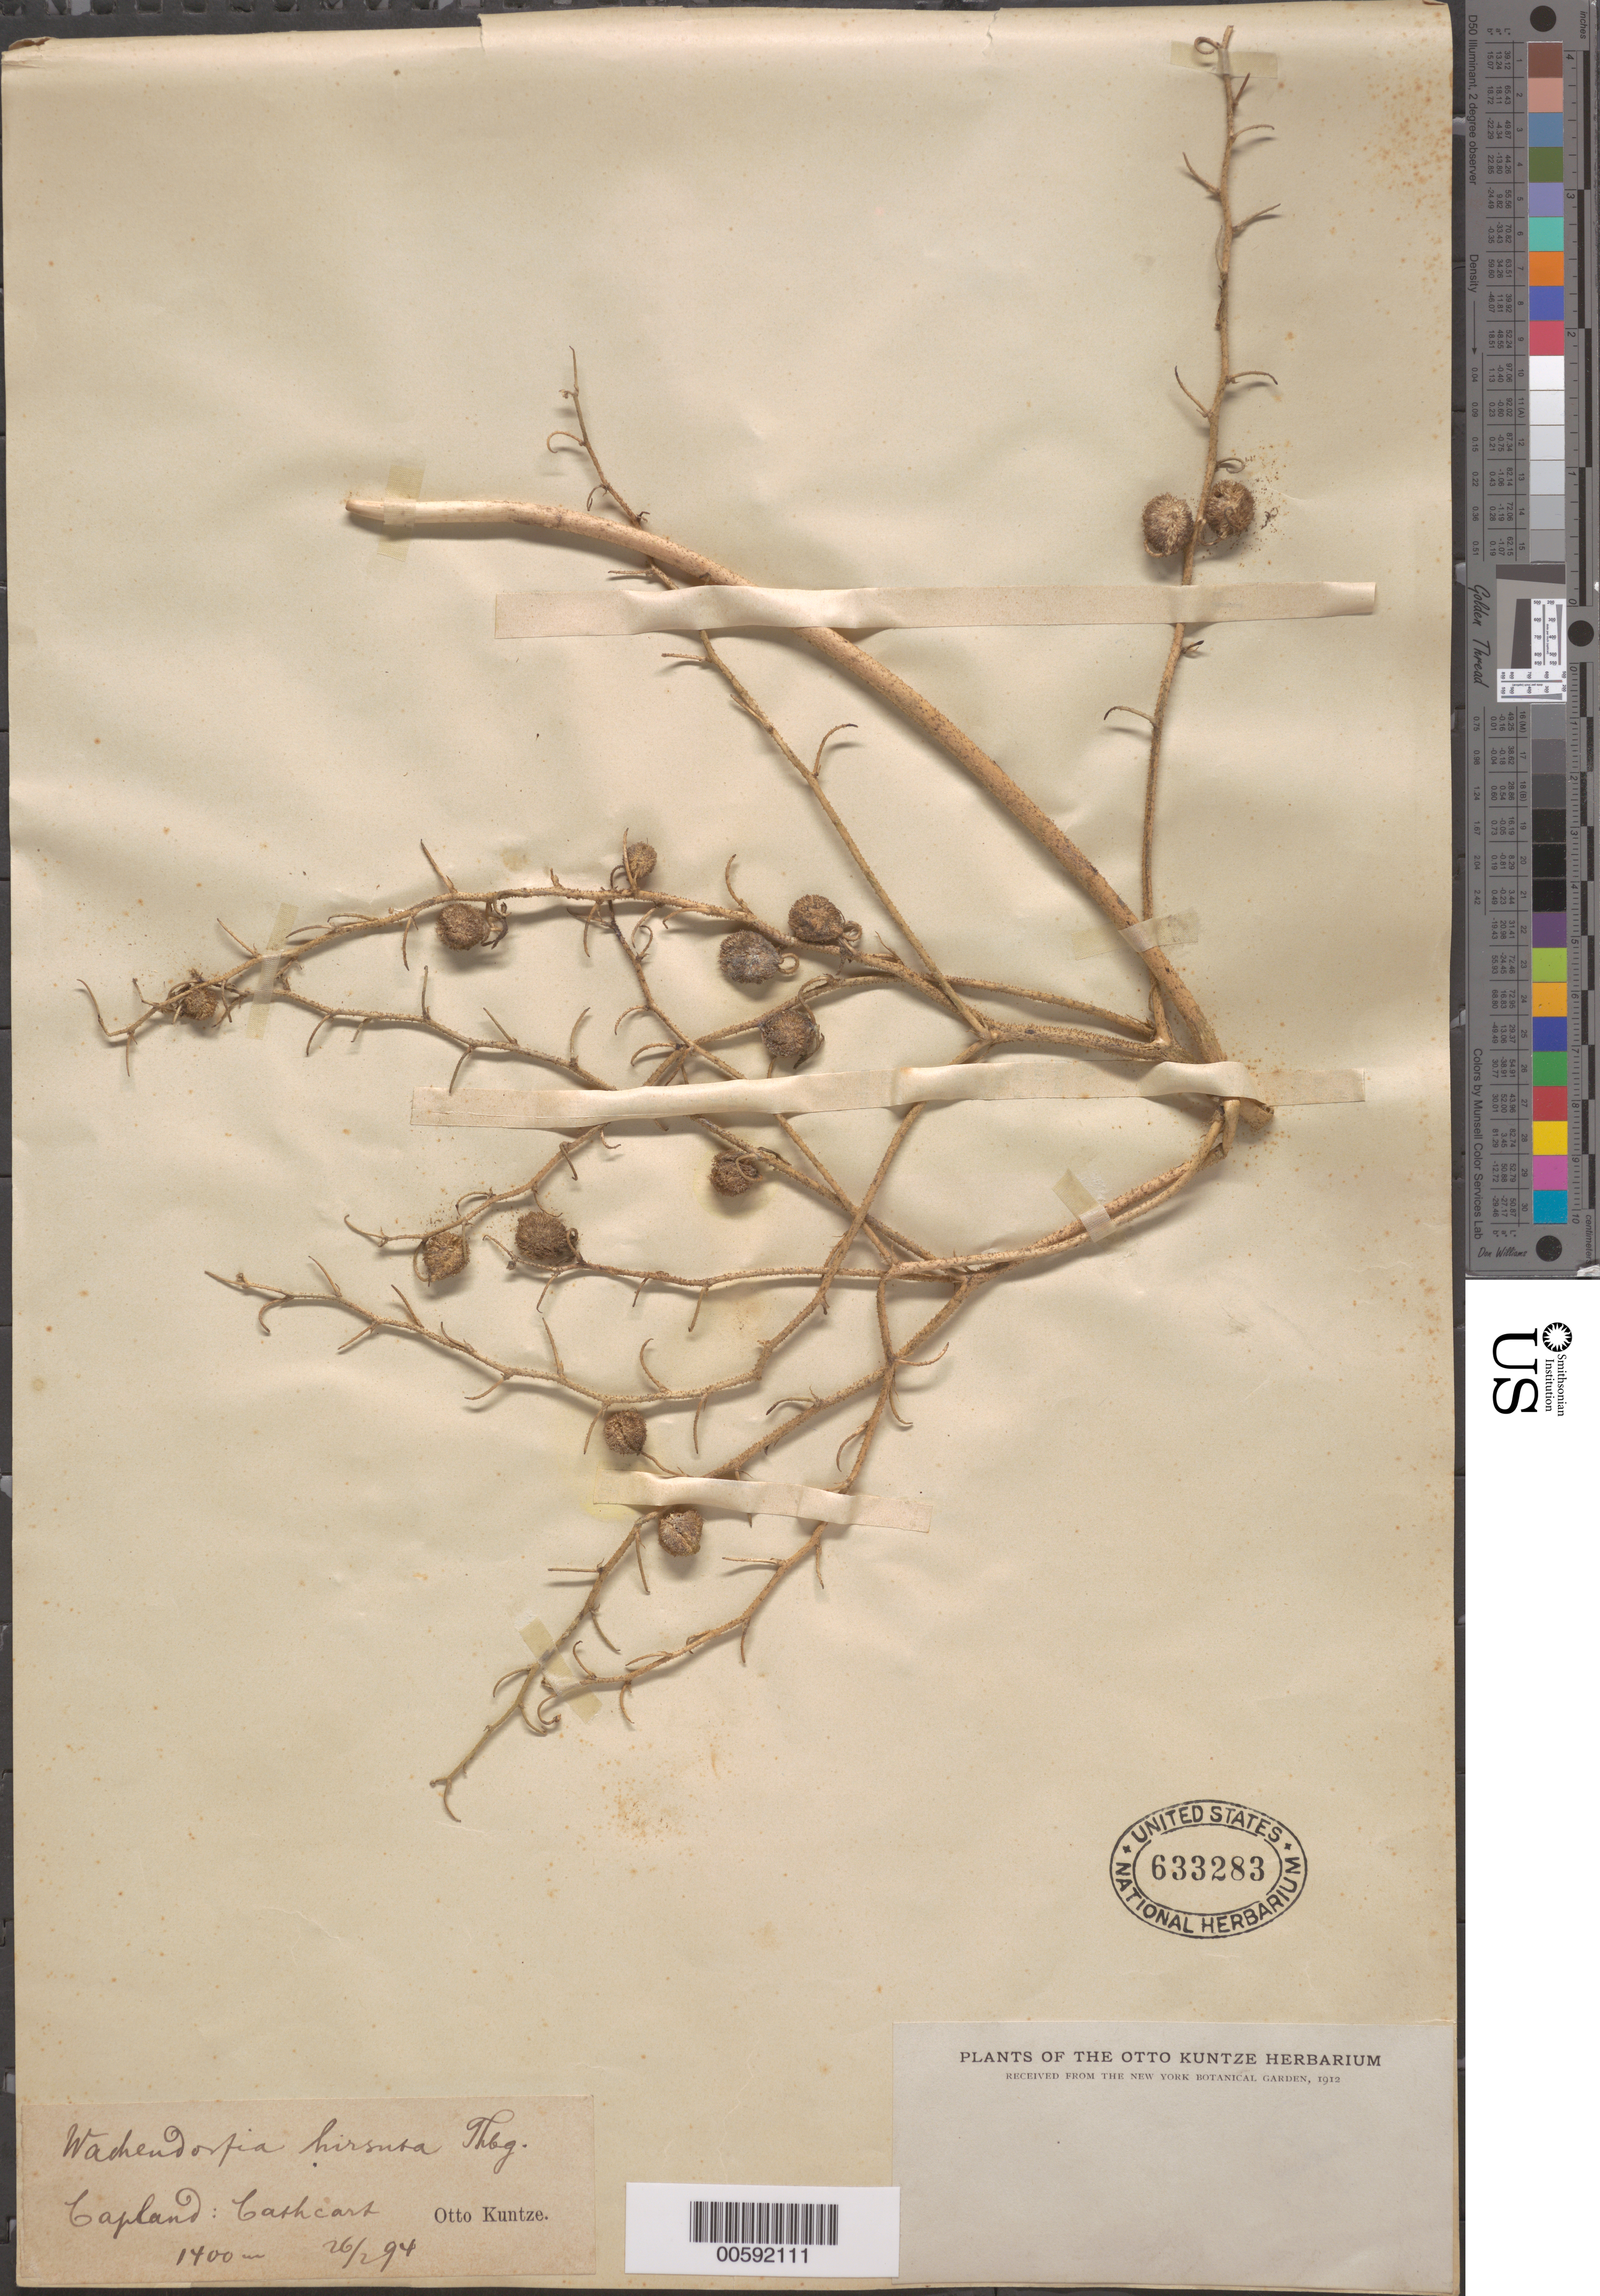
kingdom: Plantae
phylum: Tracheophyta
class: Liliopsida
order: Commelinales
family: Haemodoraceae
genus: Wachendorfia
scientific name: Wachendorfia hirsuta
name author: Thunb.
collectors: C.E.O. Kuntze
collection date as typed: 26 Feb 1894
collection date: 1894-02-26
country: South Africa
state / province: Eastern Cape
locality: Capeland, Cathcart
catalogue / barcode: US 633283